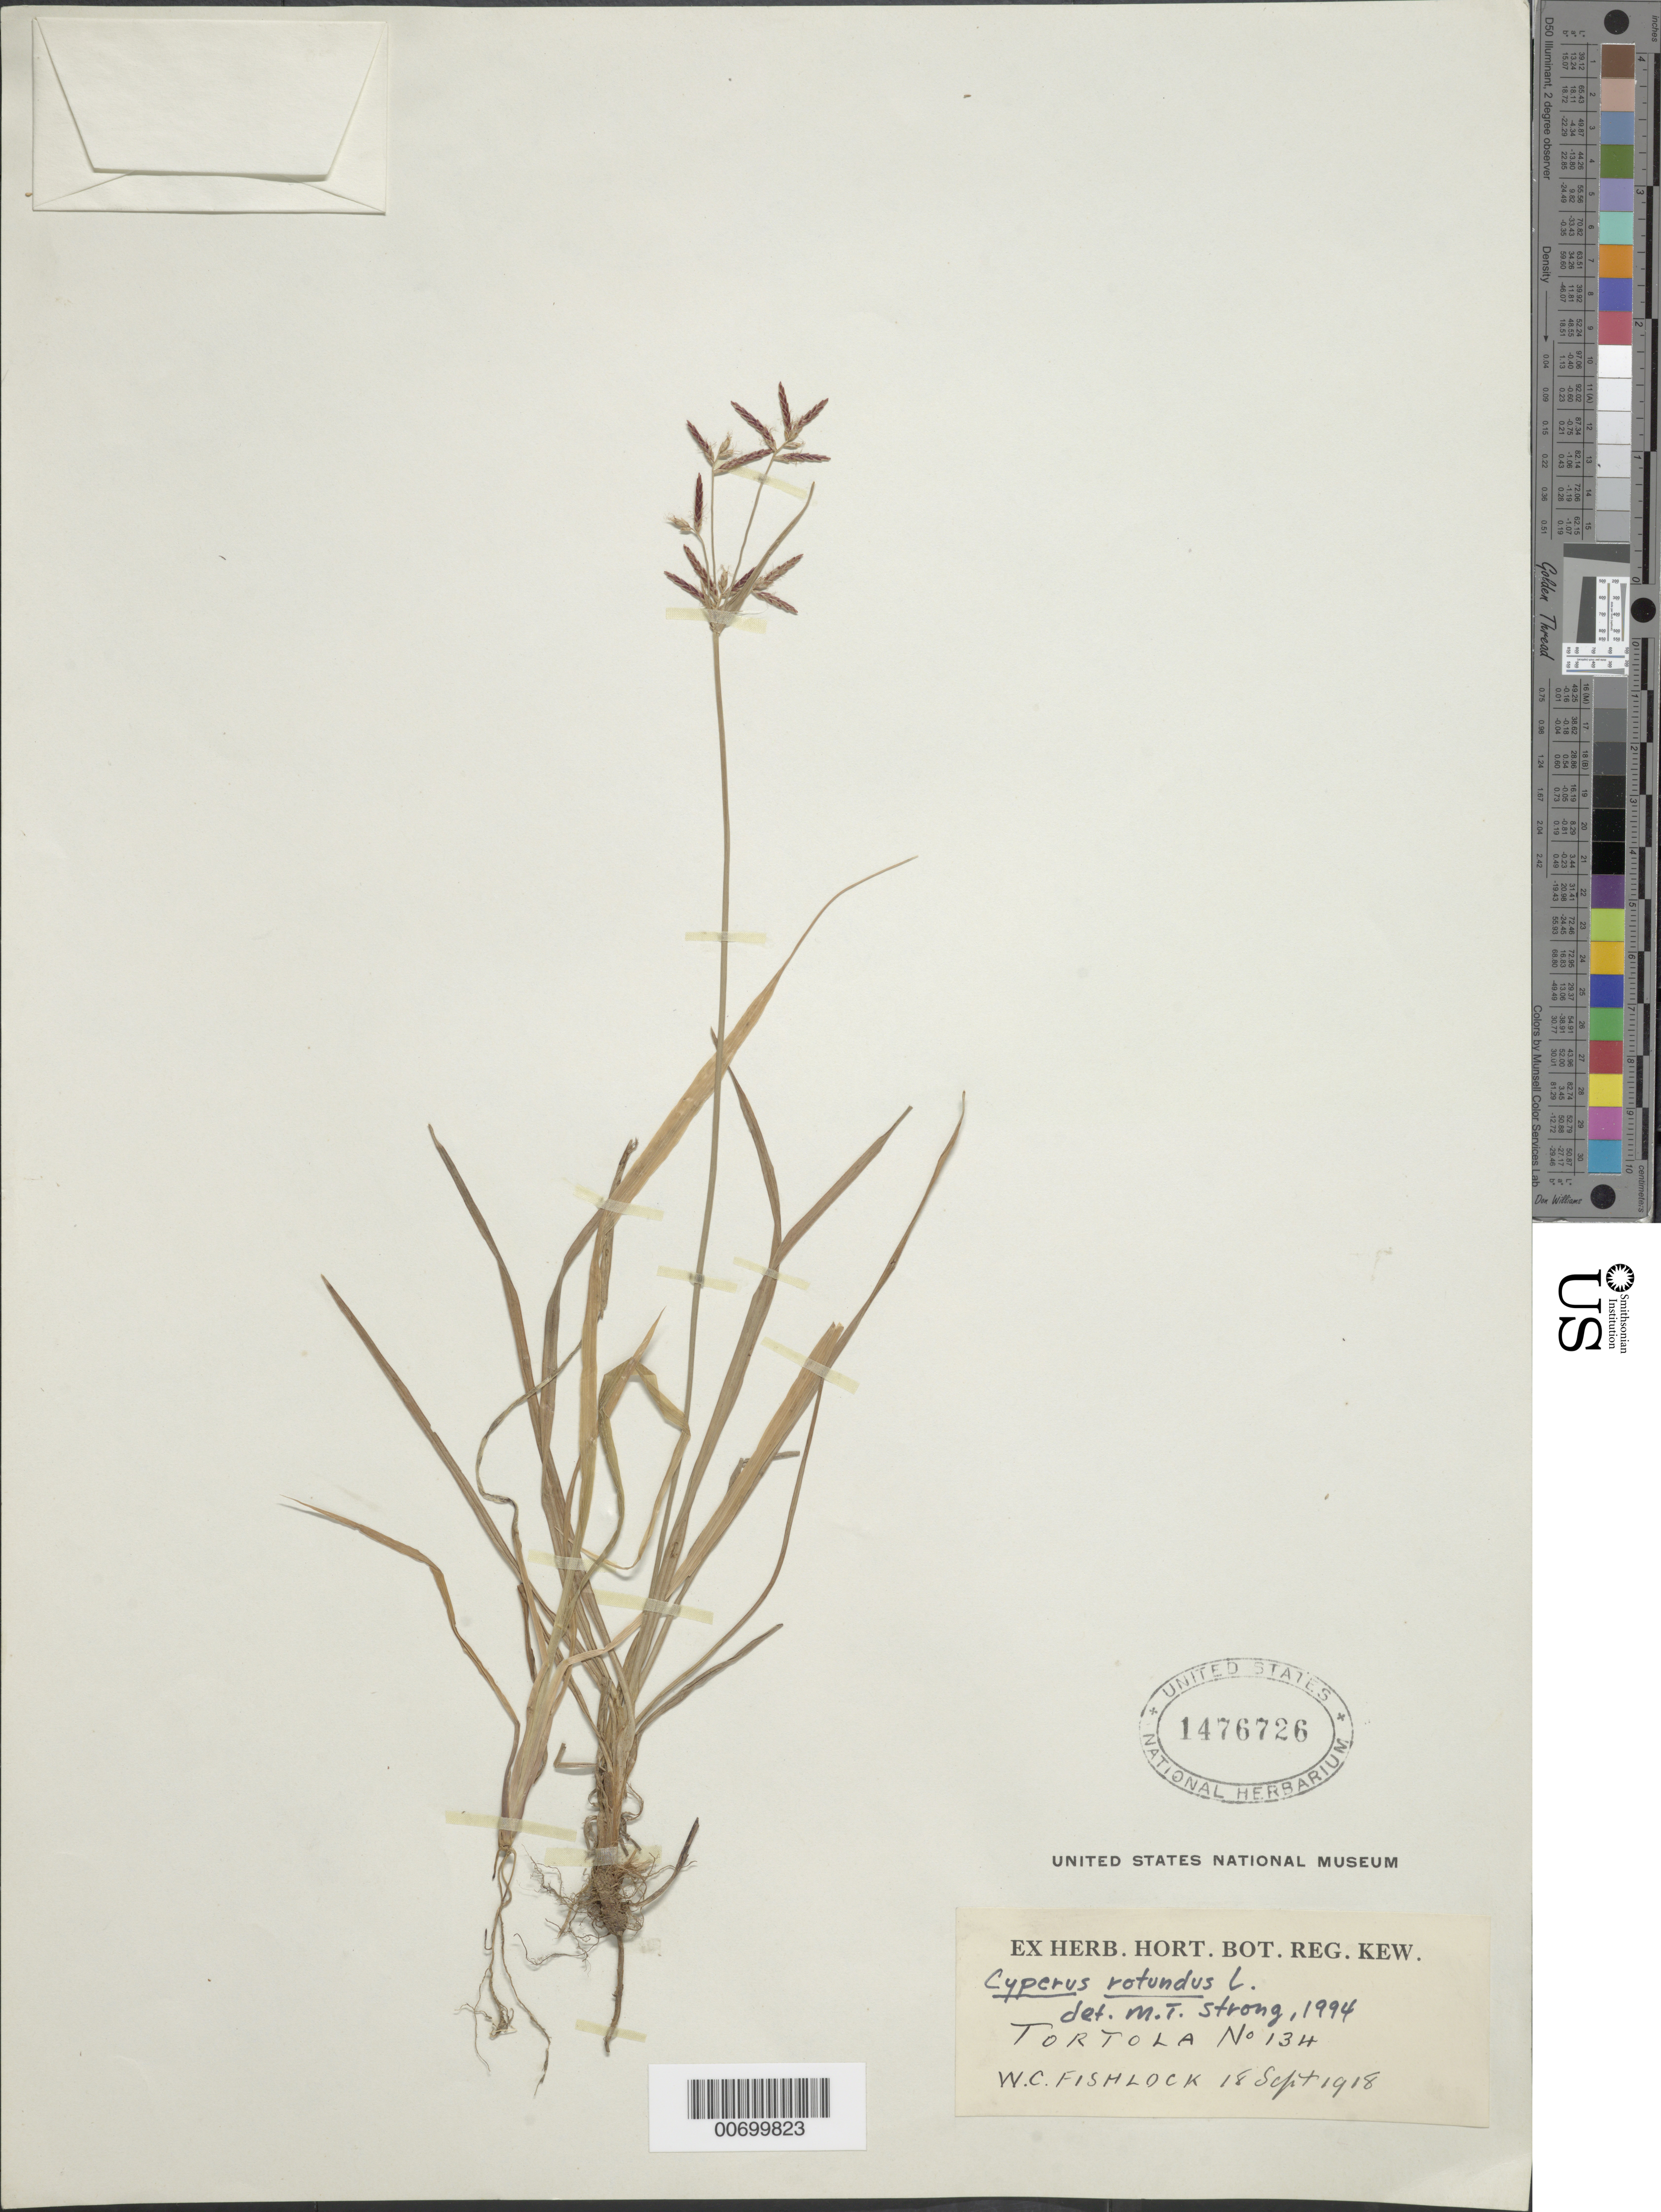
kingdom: Plantae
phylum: Tracheophyta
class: Liliopsida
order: Poales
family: Cyperaceae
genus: Cyperus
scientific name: Cyperus rotundus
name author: L.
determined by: Strong, M. T., (US), Smithsonian Institution - National Museum of Natural History (UNITED STATES)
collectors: W. Fishlock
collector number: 134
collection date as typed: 18 Sep 1918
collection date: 1918-09-18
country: British Virgin Islands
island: Tortola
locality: Tortola.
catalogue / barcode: US 1476726